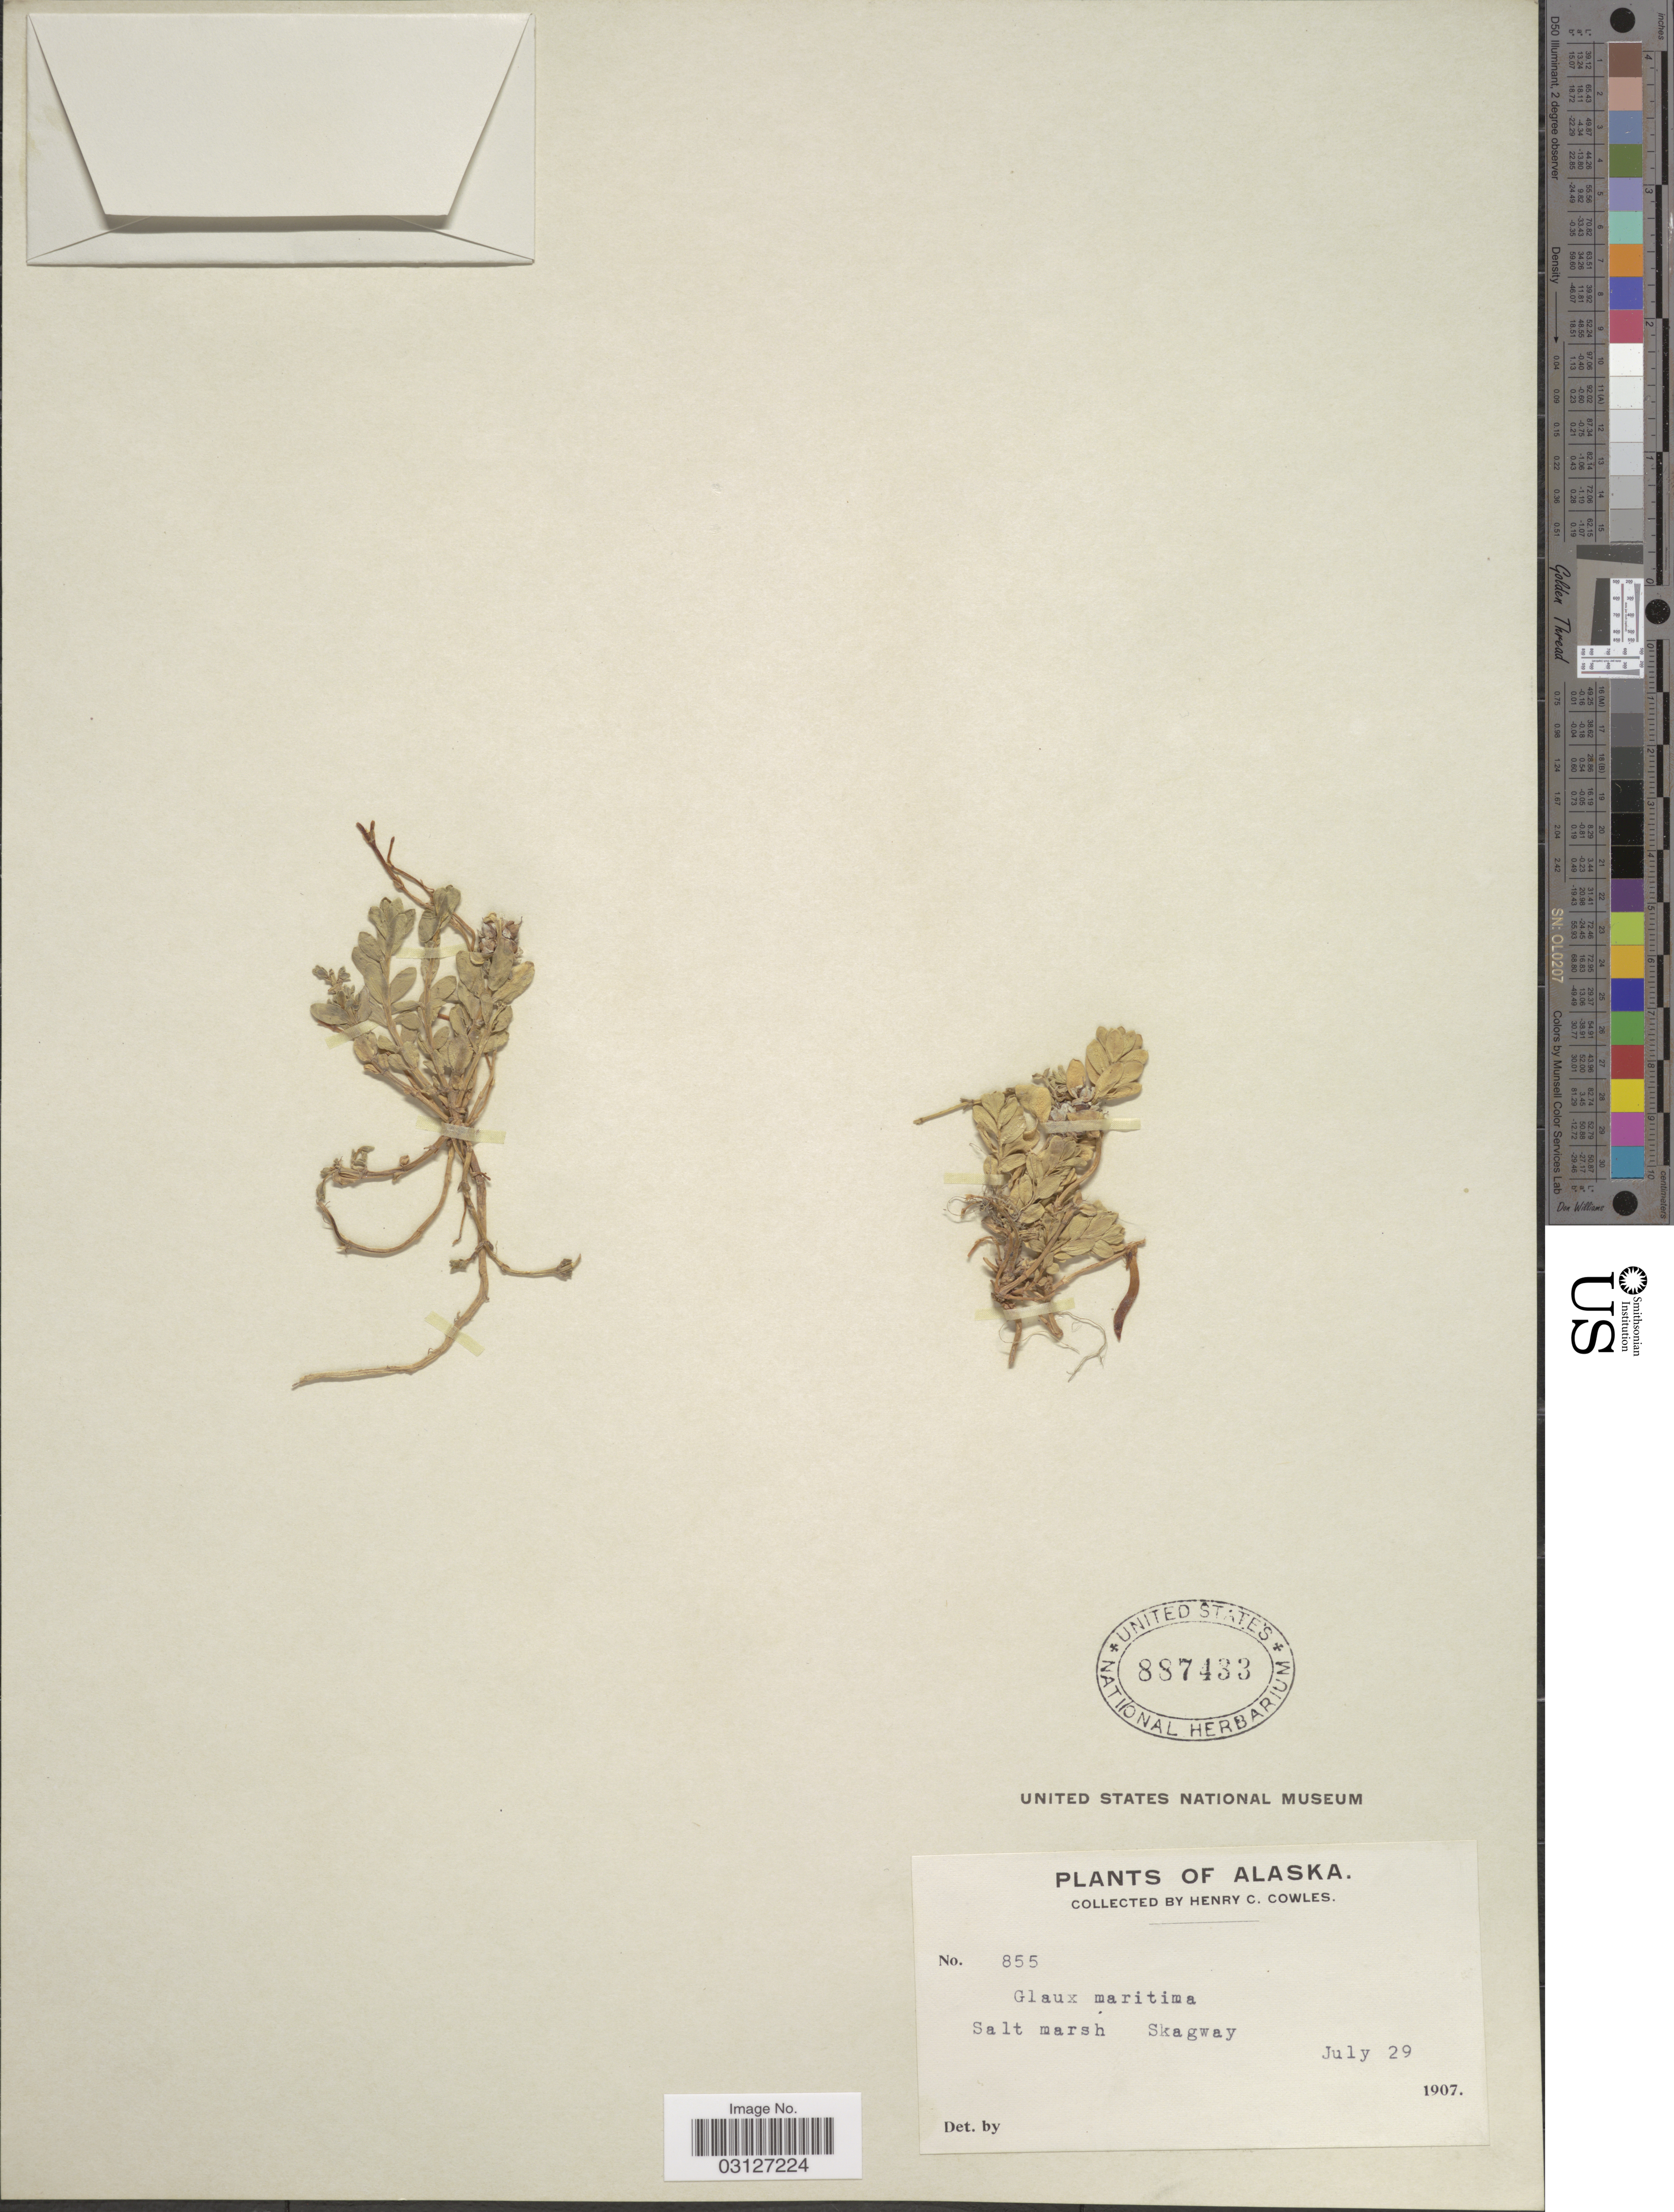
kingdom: Plantae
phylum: Tracheophyta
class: Magnoliopsida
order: Ericales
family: Primulaceae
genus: Glaux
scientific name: Glaux maritima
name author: L.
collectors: H. Cowles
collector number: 855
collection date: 1907-07-29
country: United States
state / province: Alaska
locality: Salt marsh, Skagway.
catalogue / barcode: US 887433